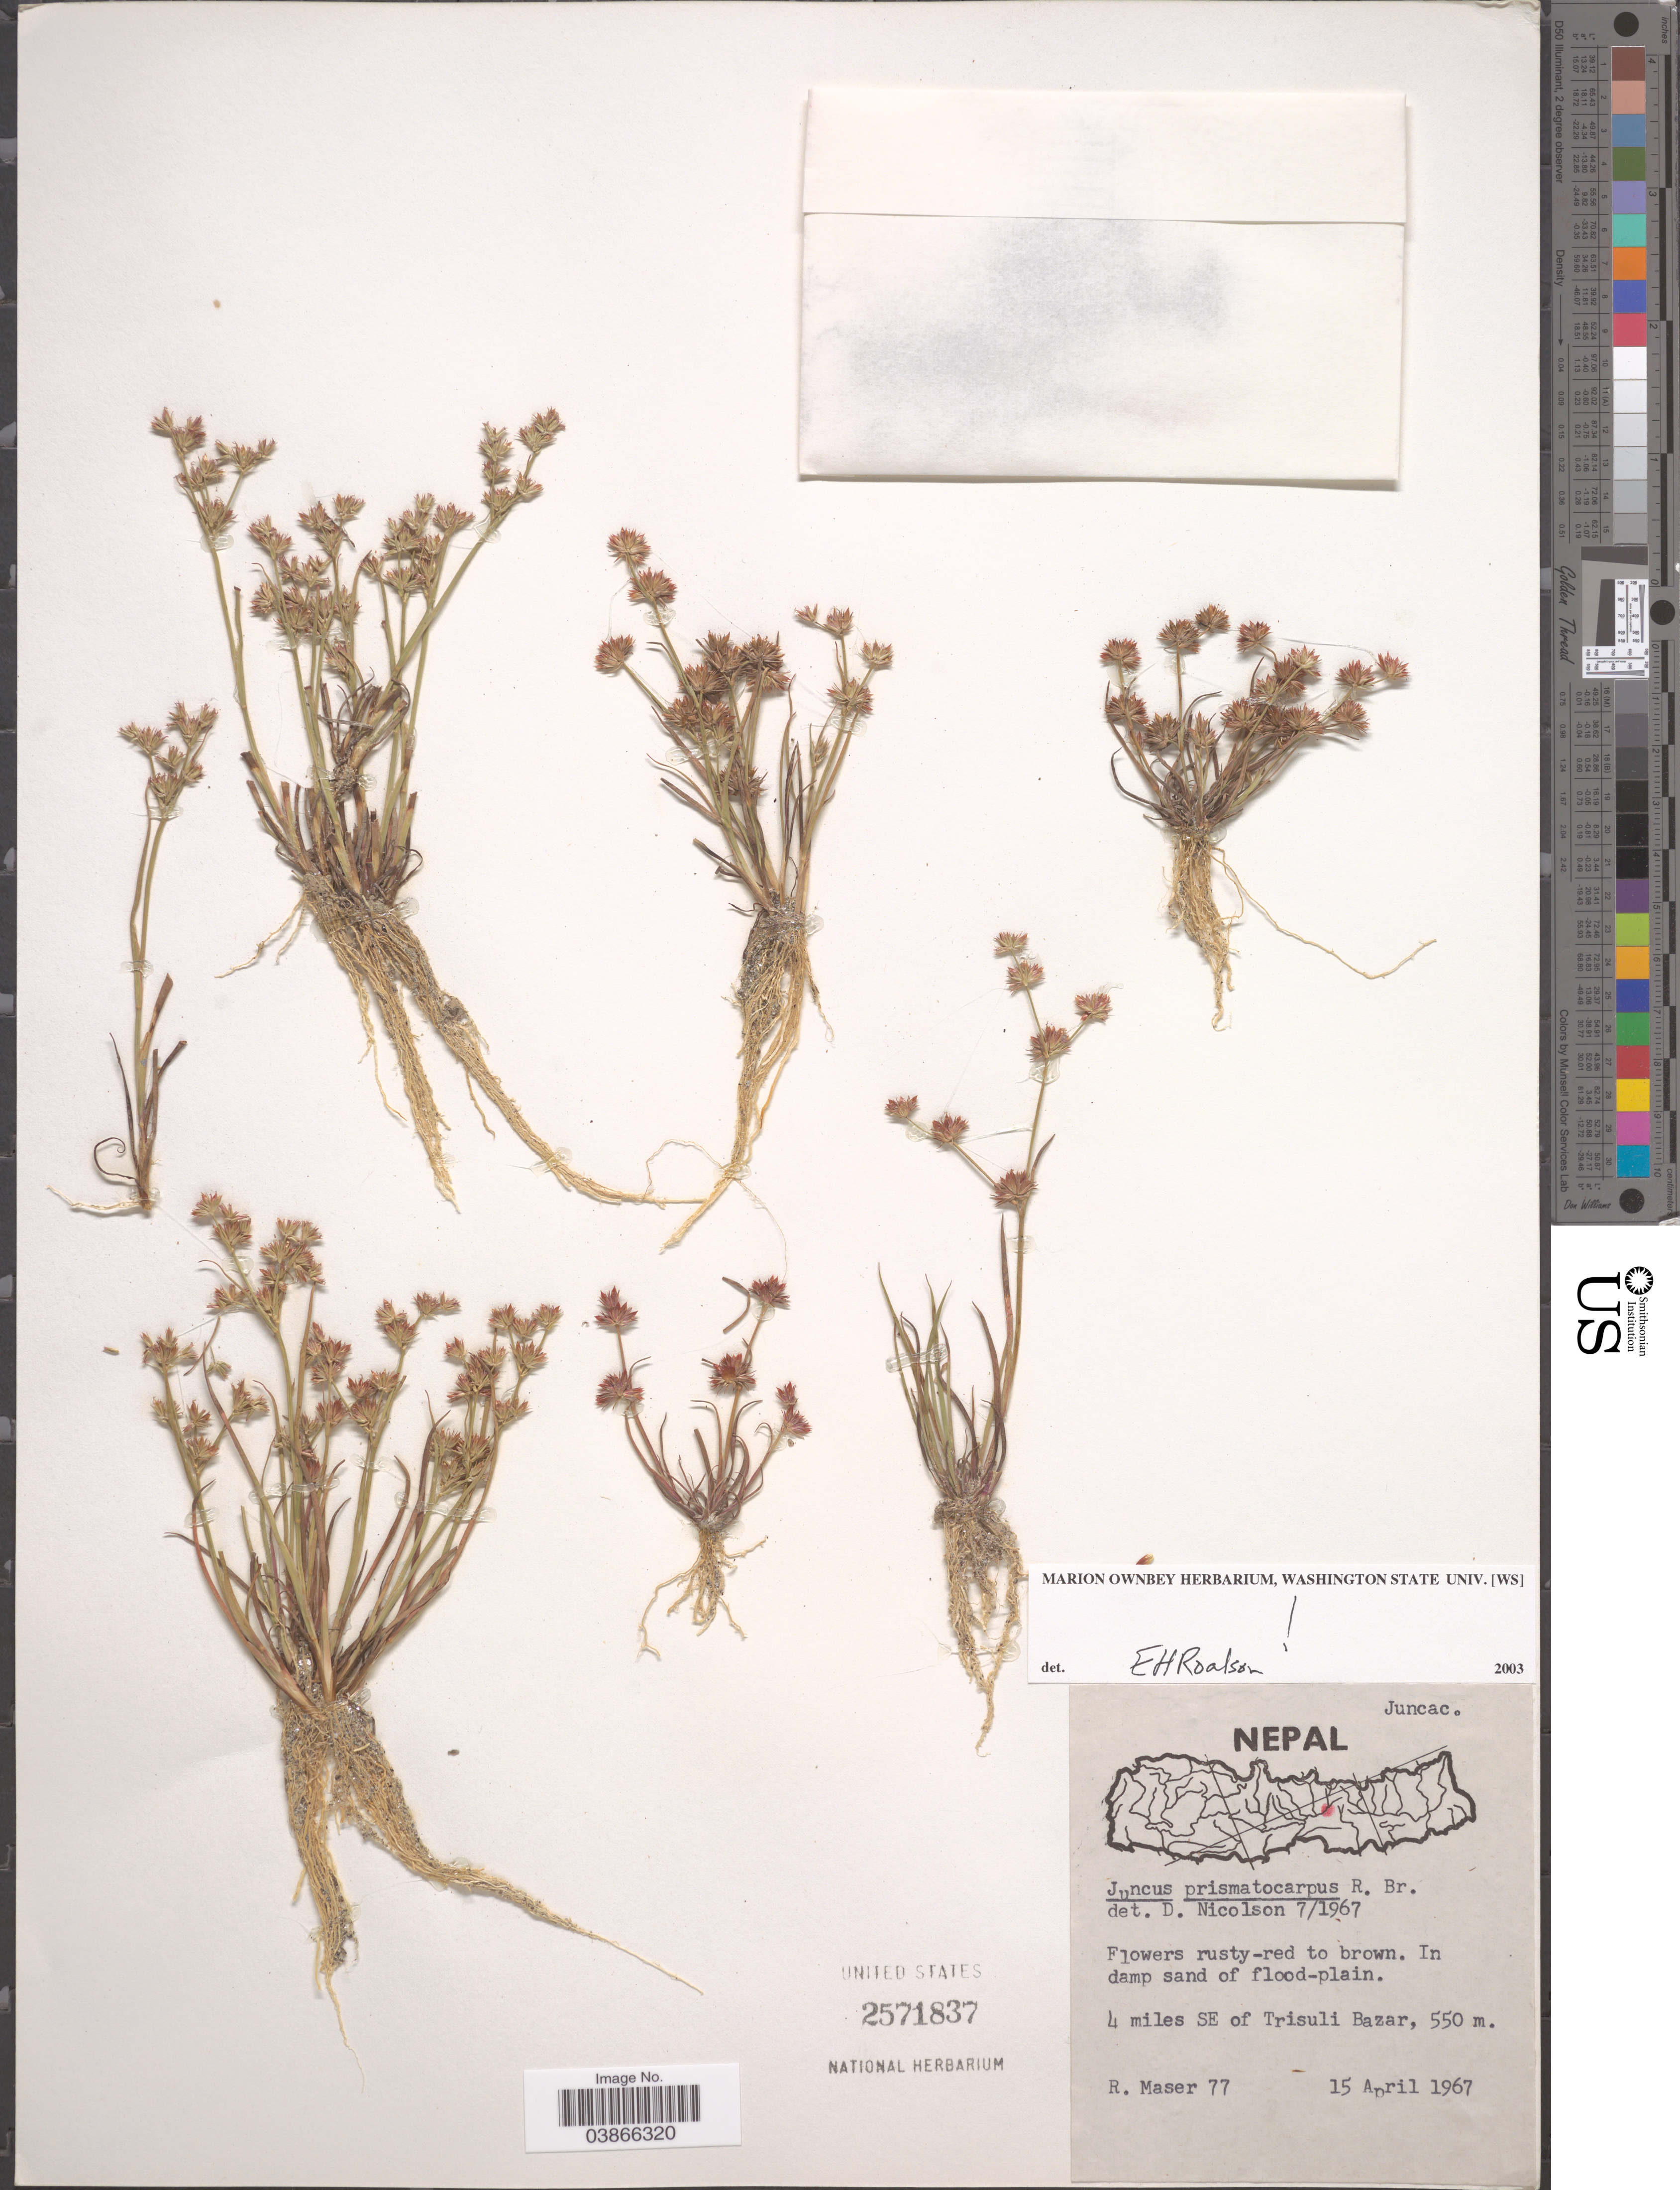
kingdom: Plantae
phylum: Tracheophyta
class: Liliopsida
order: Poales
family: Juncaceae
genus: Juncus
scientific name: Juncus prismatocarpus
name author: R. Br.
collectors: R. Maser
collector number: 77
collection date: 1967-04-15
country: Nepal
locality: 4 miles SE of Trisuli Bazar.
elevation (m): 550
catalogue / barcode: US 2571837